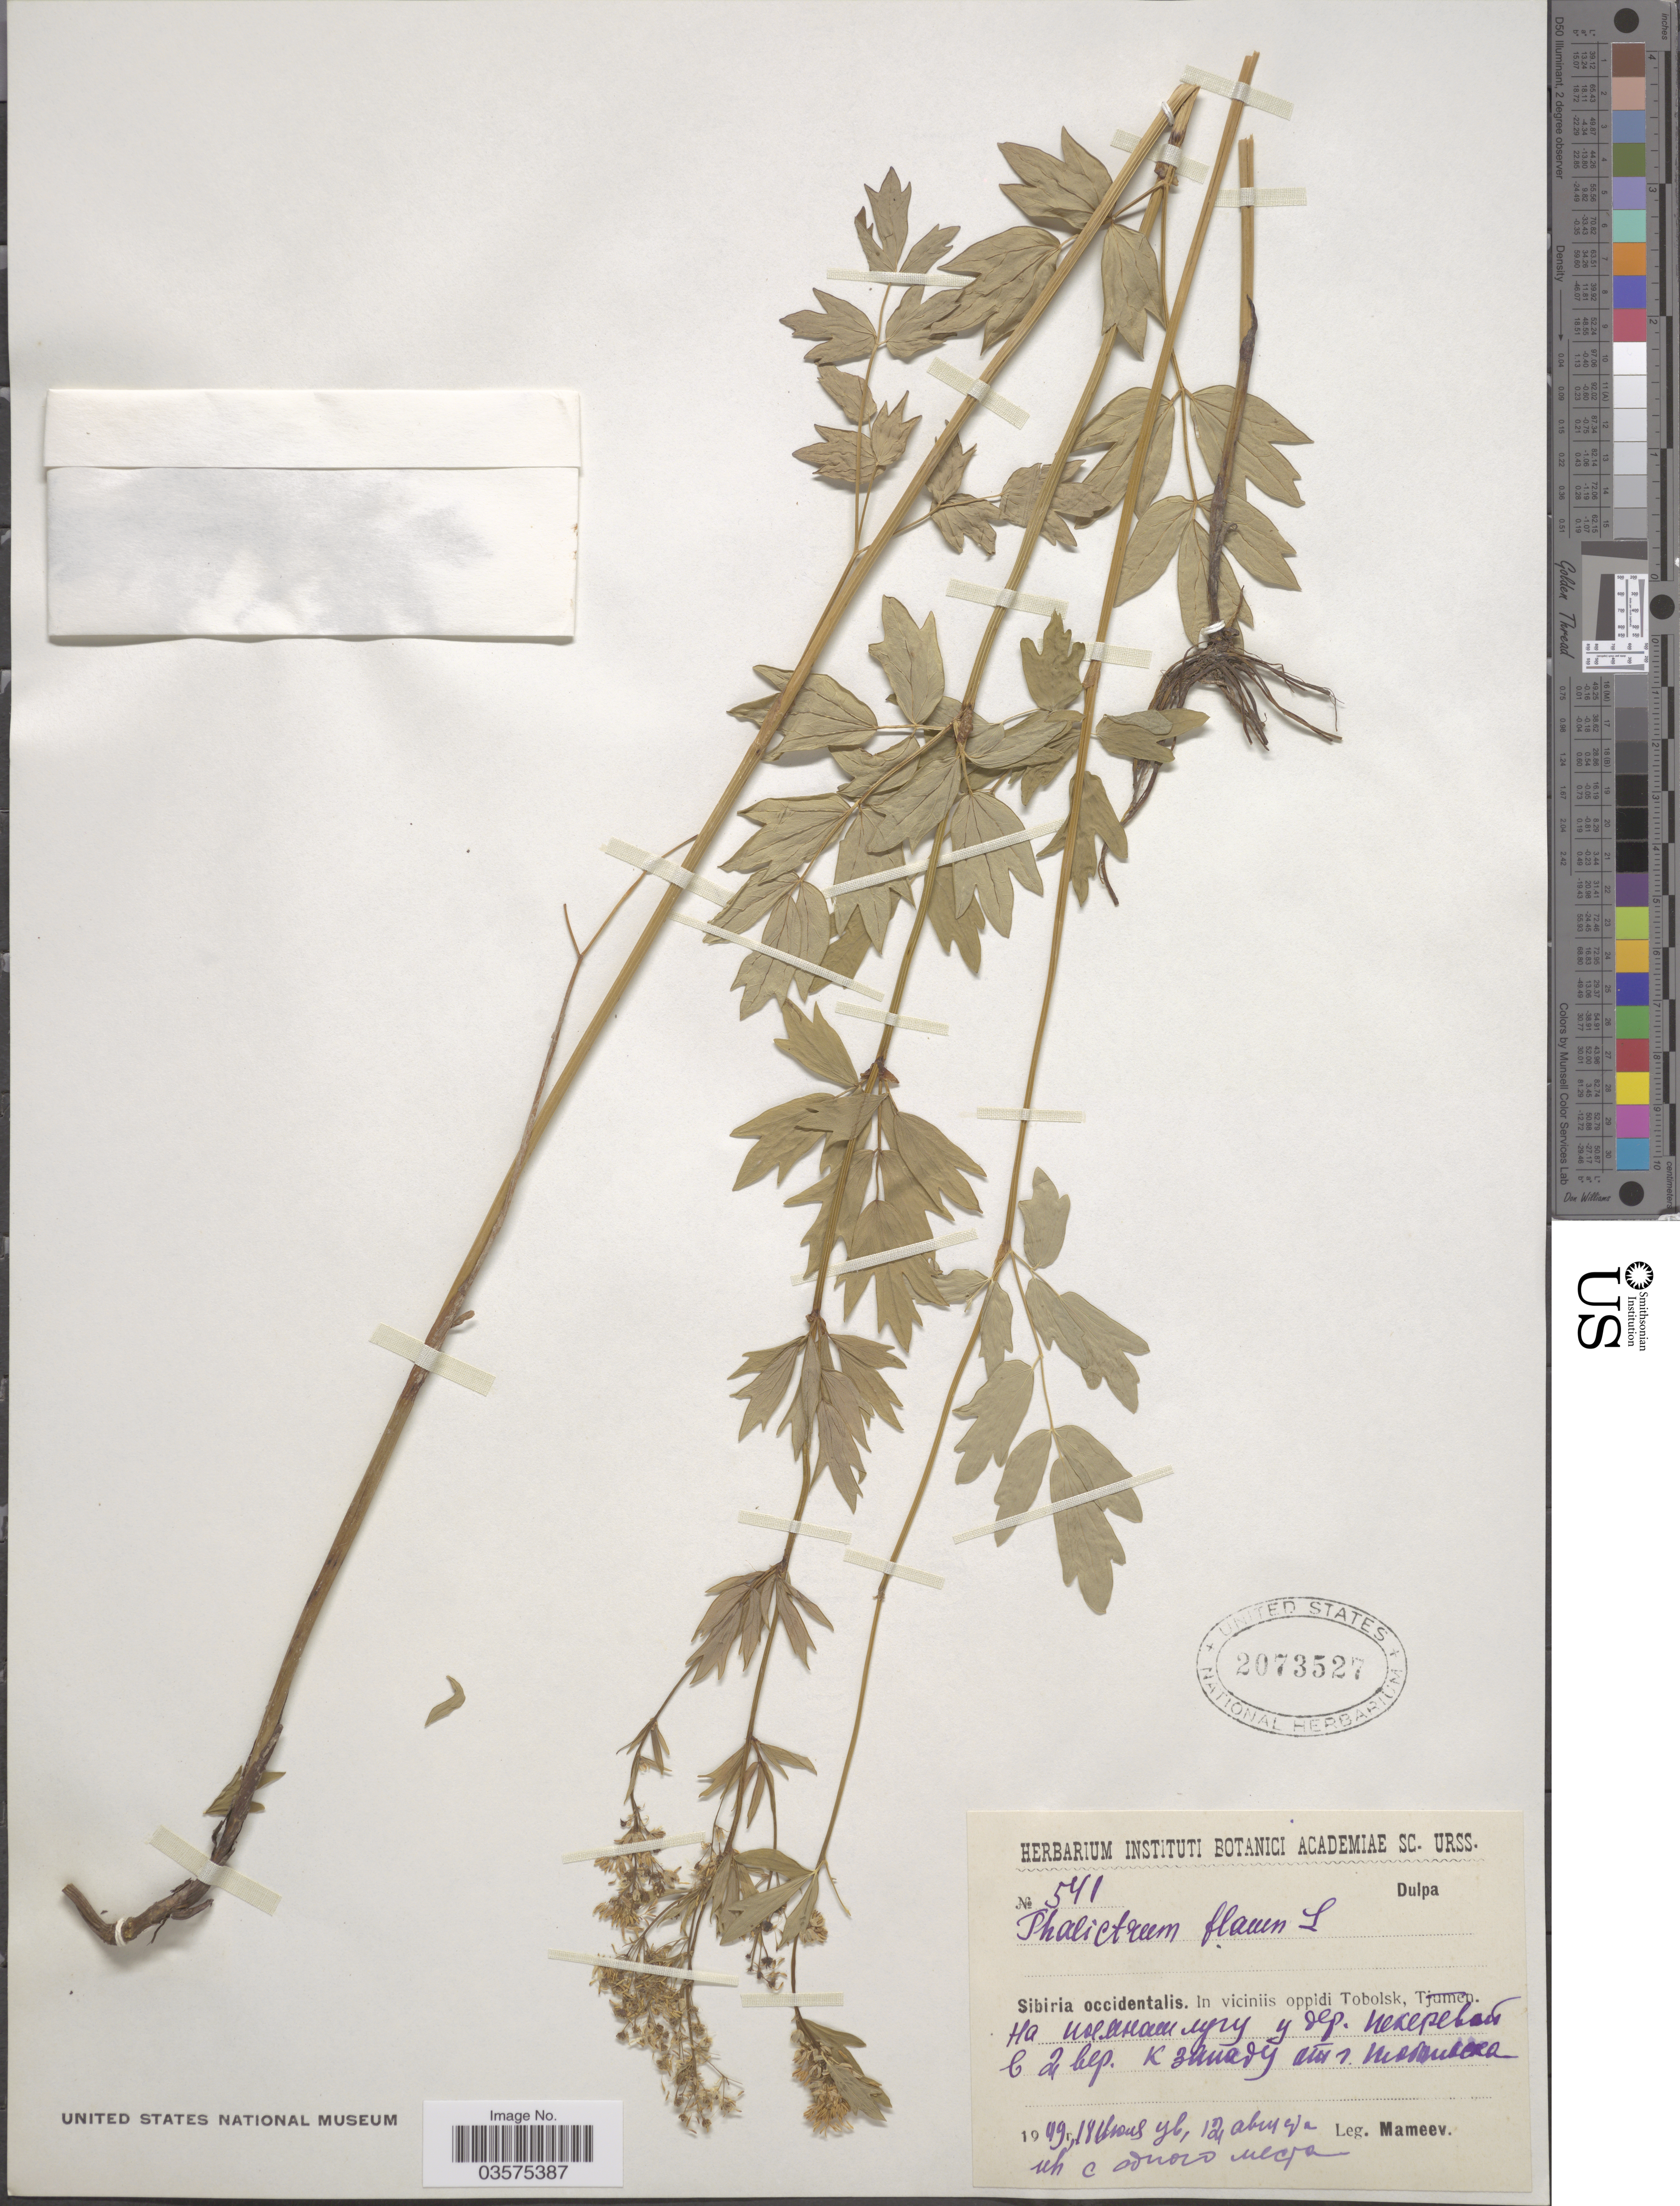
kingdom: Plantae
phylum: Tracheophyta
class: Magnoliopsida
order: Ranunculales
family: Ranunculaceae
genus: Thalictrum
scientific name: Thalictrum flavum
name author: L.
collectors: Mameev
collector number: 541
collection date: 1909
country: Russian Federation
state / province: Tyumen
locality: Sibiria occidentalis. In viciniis oppidi Tobolsk. Near village Nekereva, 2 km W of Tobolsk.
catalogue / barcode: US 2073527